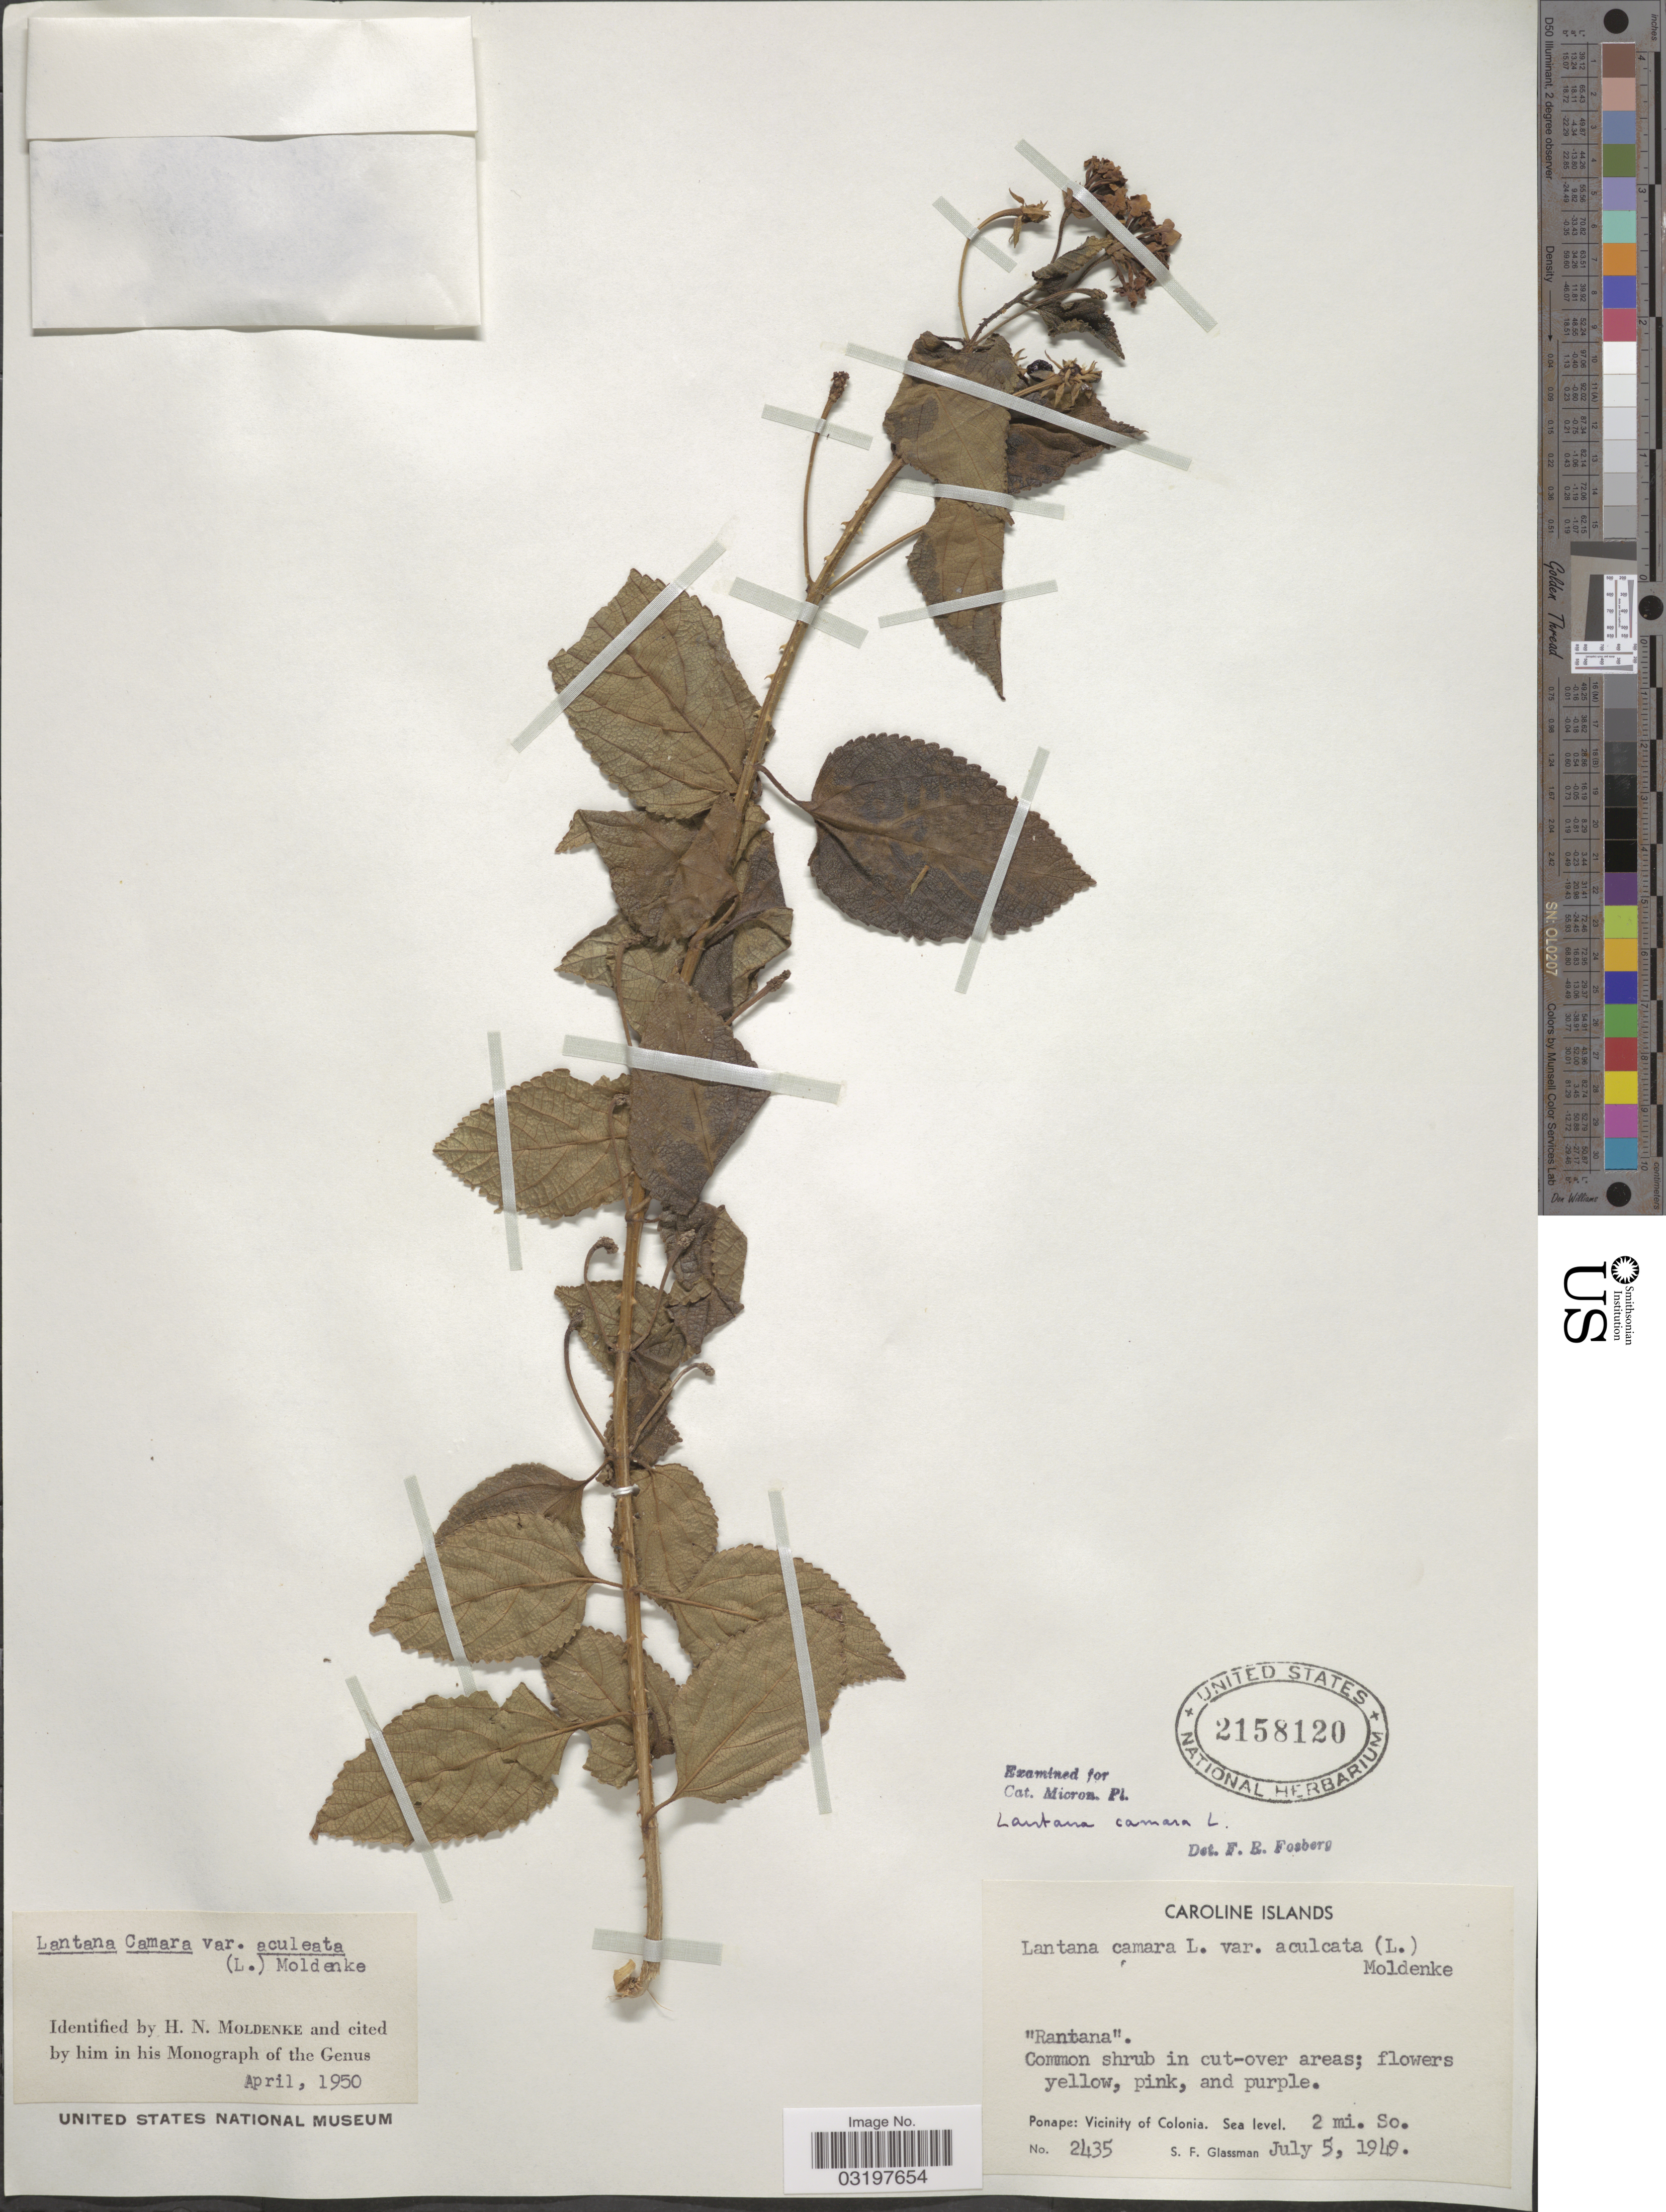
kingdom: Plantae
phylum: Tracheophyta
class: Magnoliopsida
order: Lamiales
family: Verbenaceae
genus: Lantana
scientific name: Lantana camara var. aculeata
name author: (L.) Moldenke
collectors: S. F. Glassman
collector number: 2435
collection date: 1949-07-05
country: Micronesia, Federated States of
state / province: Pohnpei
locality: Caroline Islands. Ponape: Vicinity of Colonia. 2 mi. So.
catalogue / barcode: US 2158120